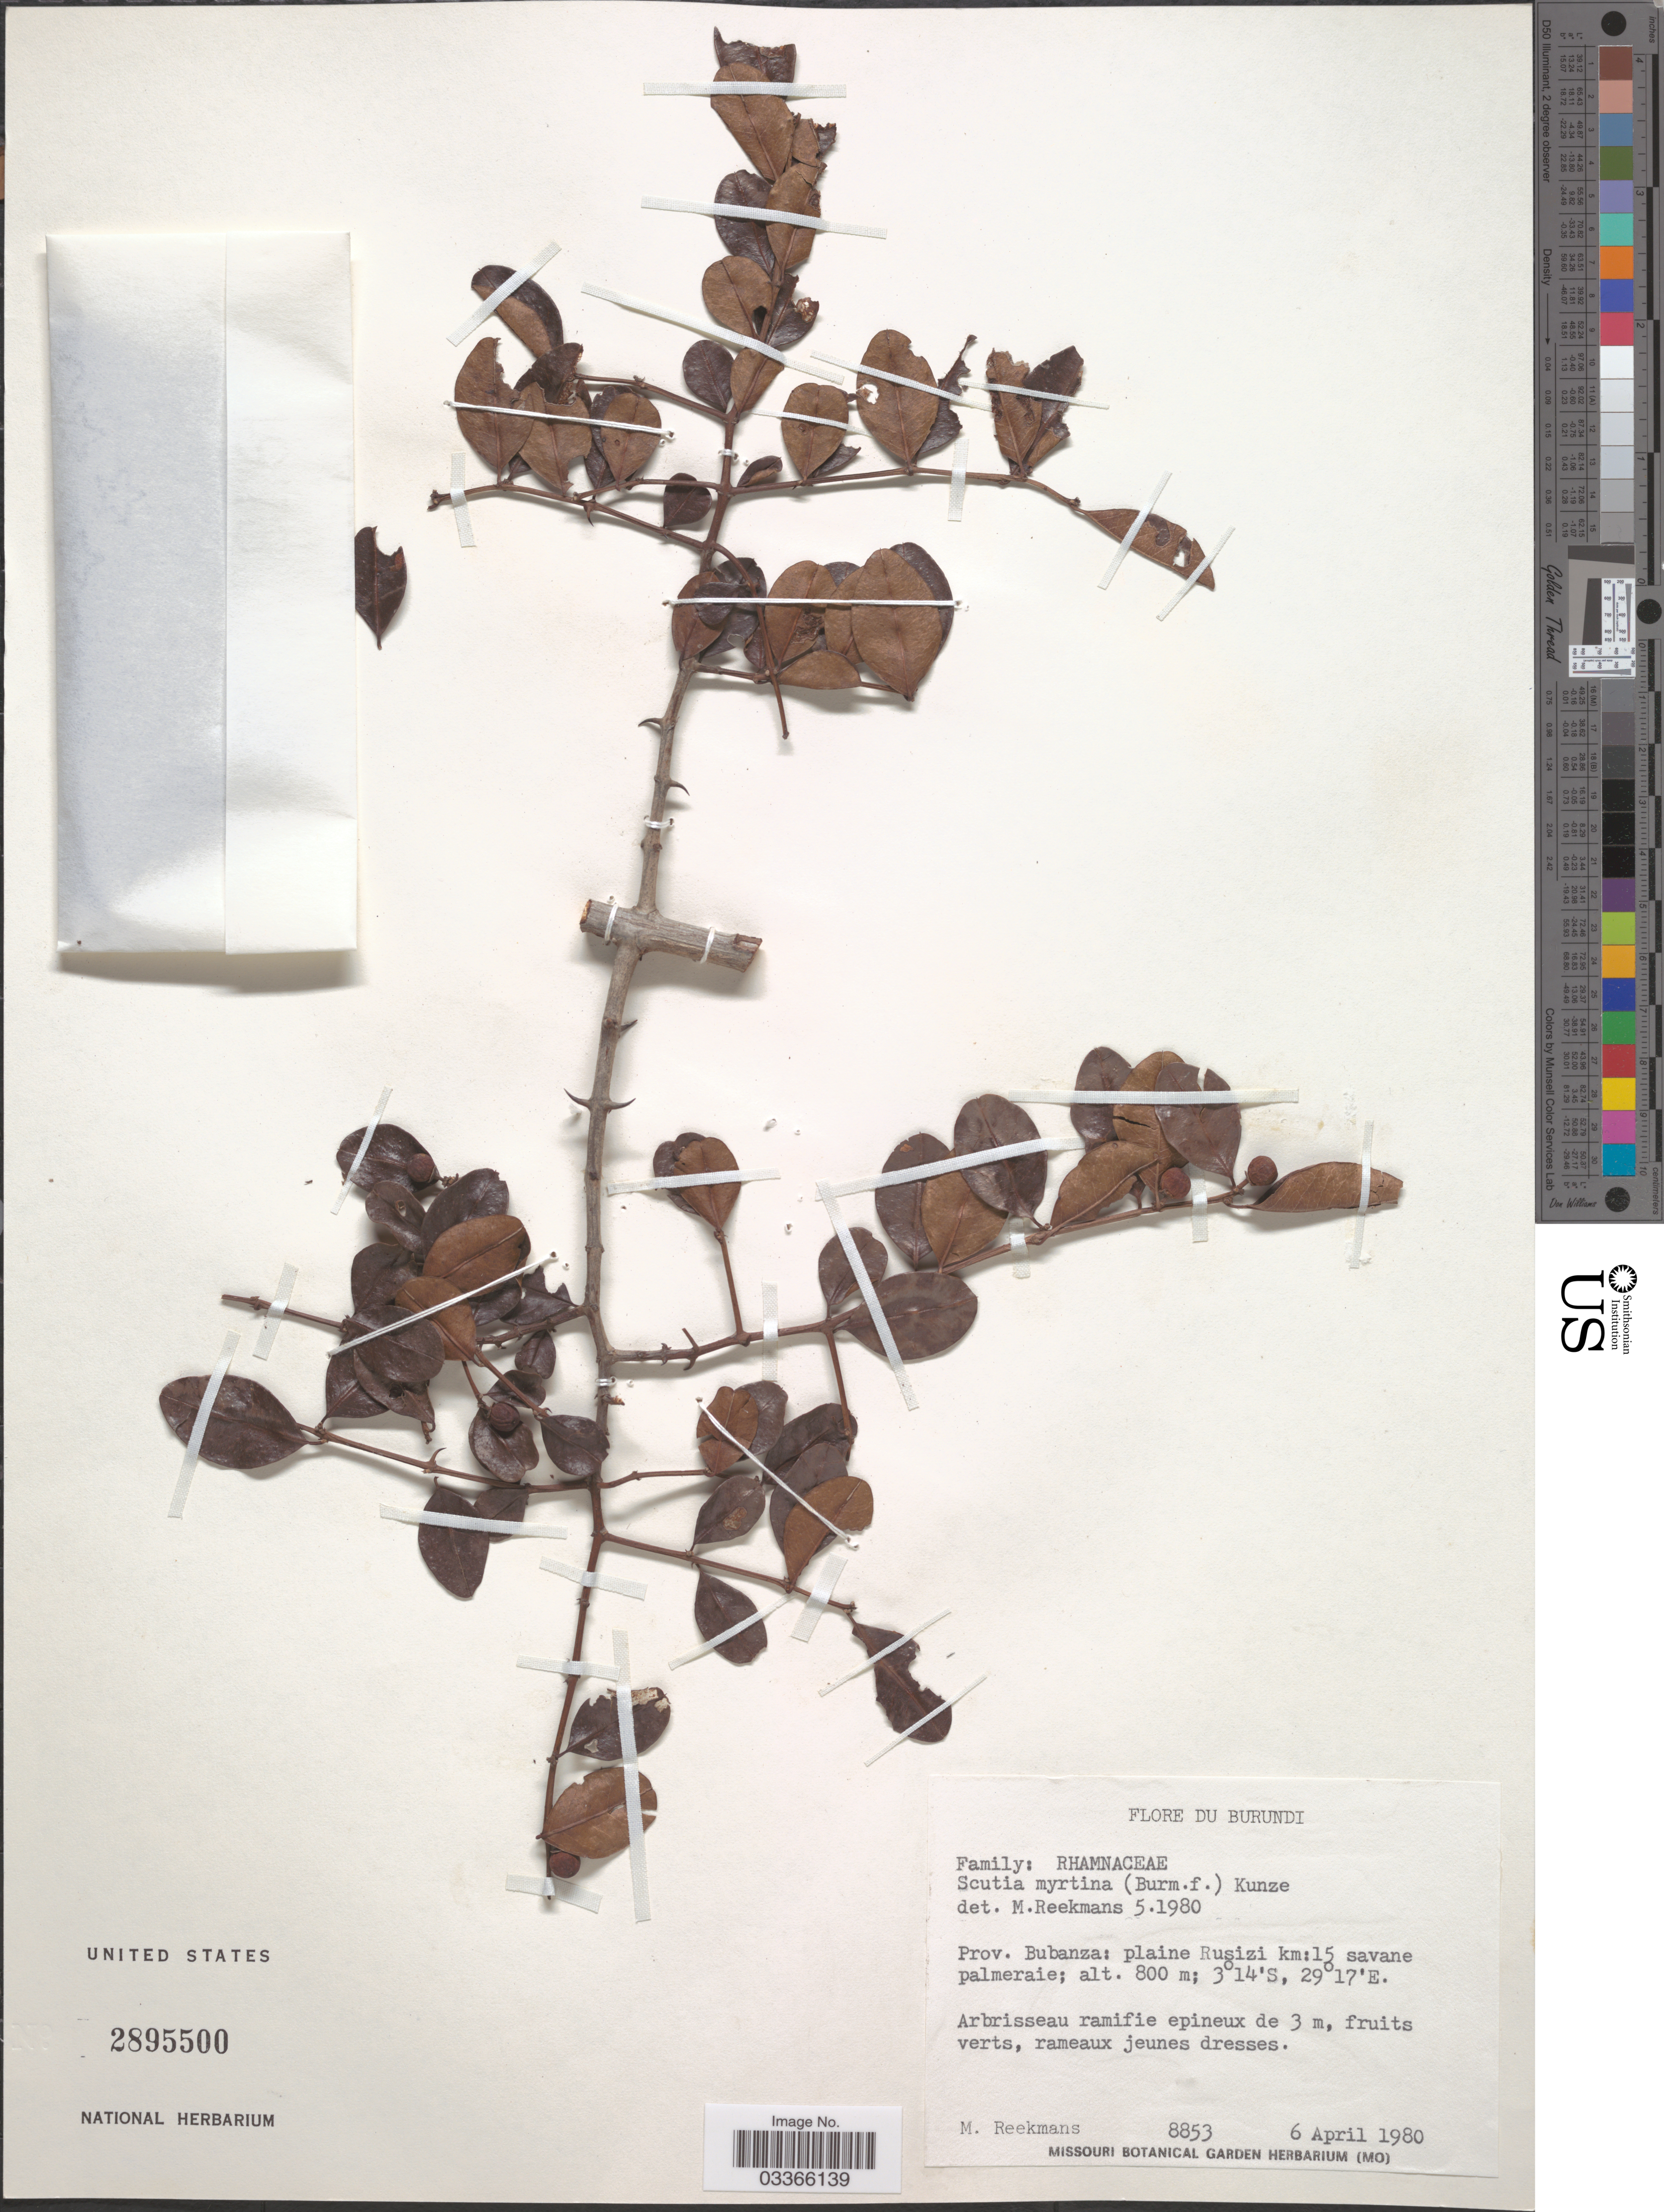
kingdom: Plantae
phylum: Tracheophyta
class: Magnoliopsida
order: Rosales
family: Rhamnaceae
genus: Scutia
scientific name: Scutia myrtina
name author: (Burm. f.) Kurz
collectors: M. Reekmans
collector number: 8853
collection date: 1980-04-06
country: Burundi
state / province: Bubanza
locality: Plaine Rusizi Km: 15 savane palmeraie.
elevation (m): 800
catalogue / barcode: US 2895500